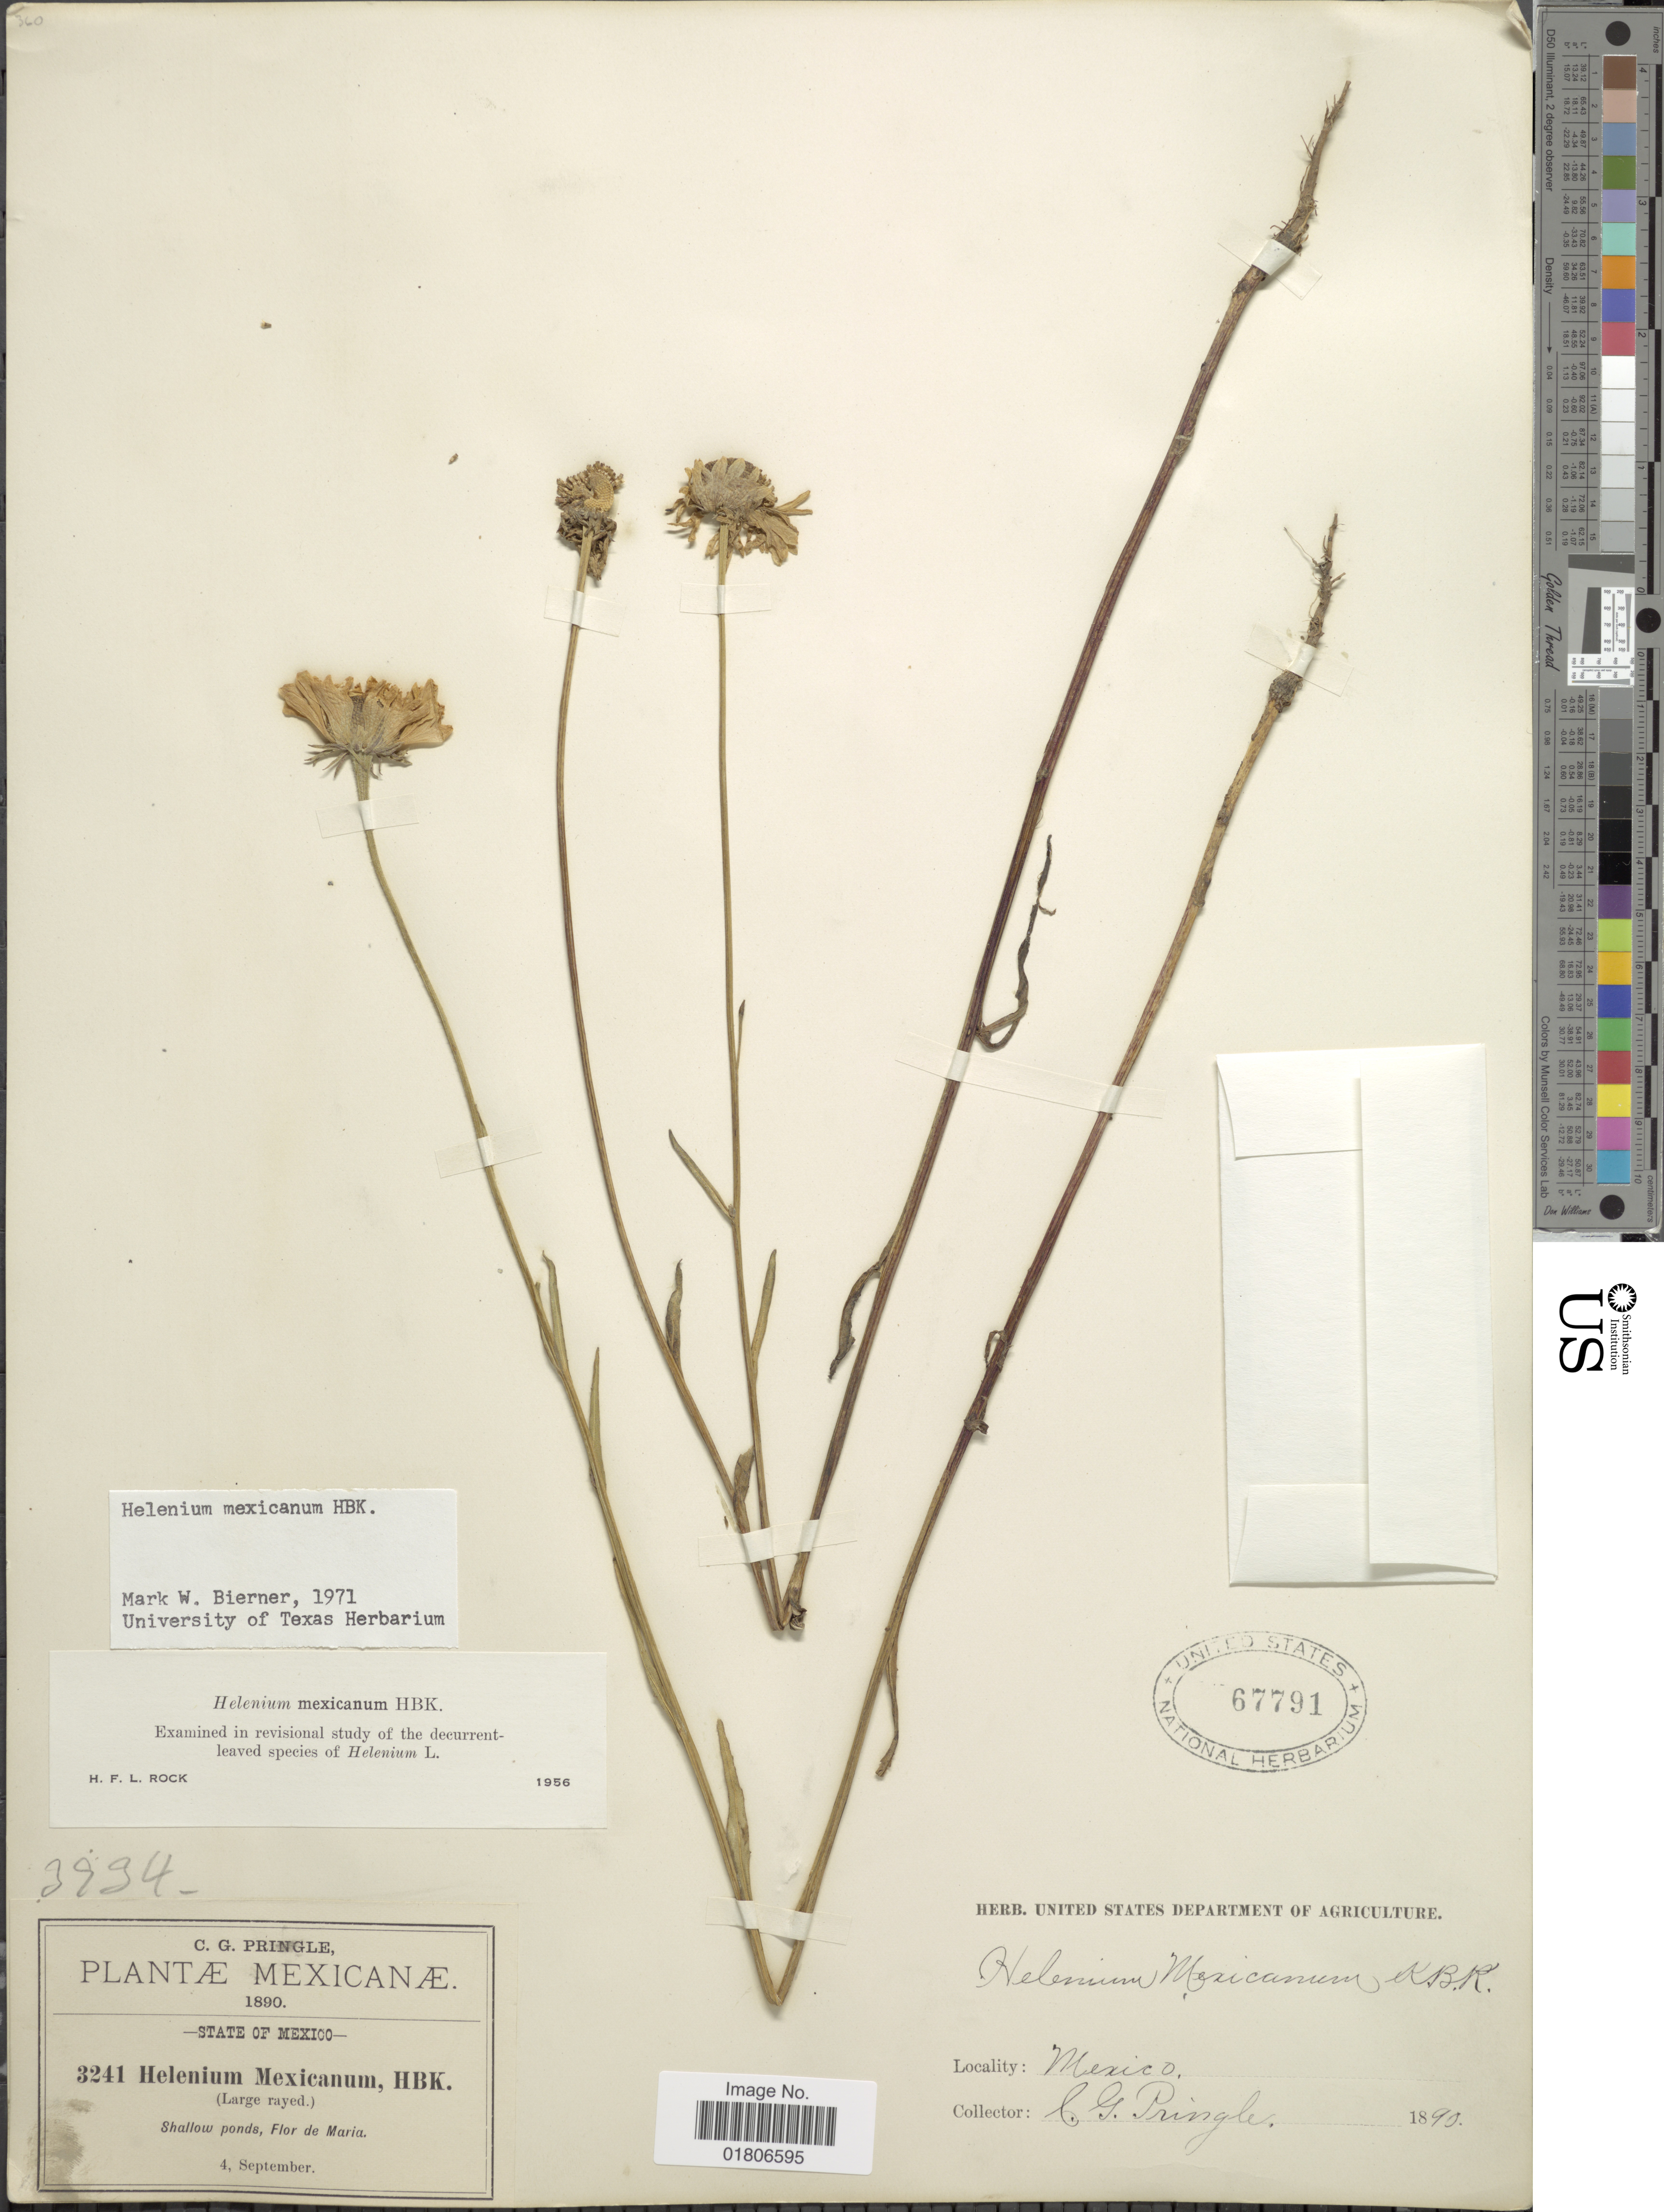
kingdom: Plantae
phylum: Tracheophyta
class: Magnoliopsida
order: Asterales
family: Asteraceae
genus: Helenium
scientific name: Helenium mexicanum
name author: Kunth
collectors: C. G. Pringle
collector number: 3241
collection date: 1890-09-04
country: Mexico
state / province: México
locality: Flor de Maria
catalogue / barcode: US 67791